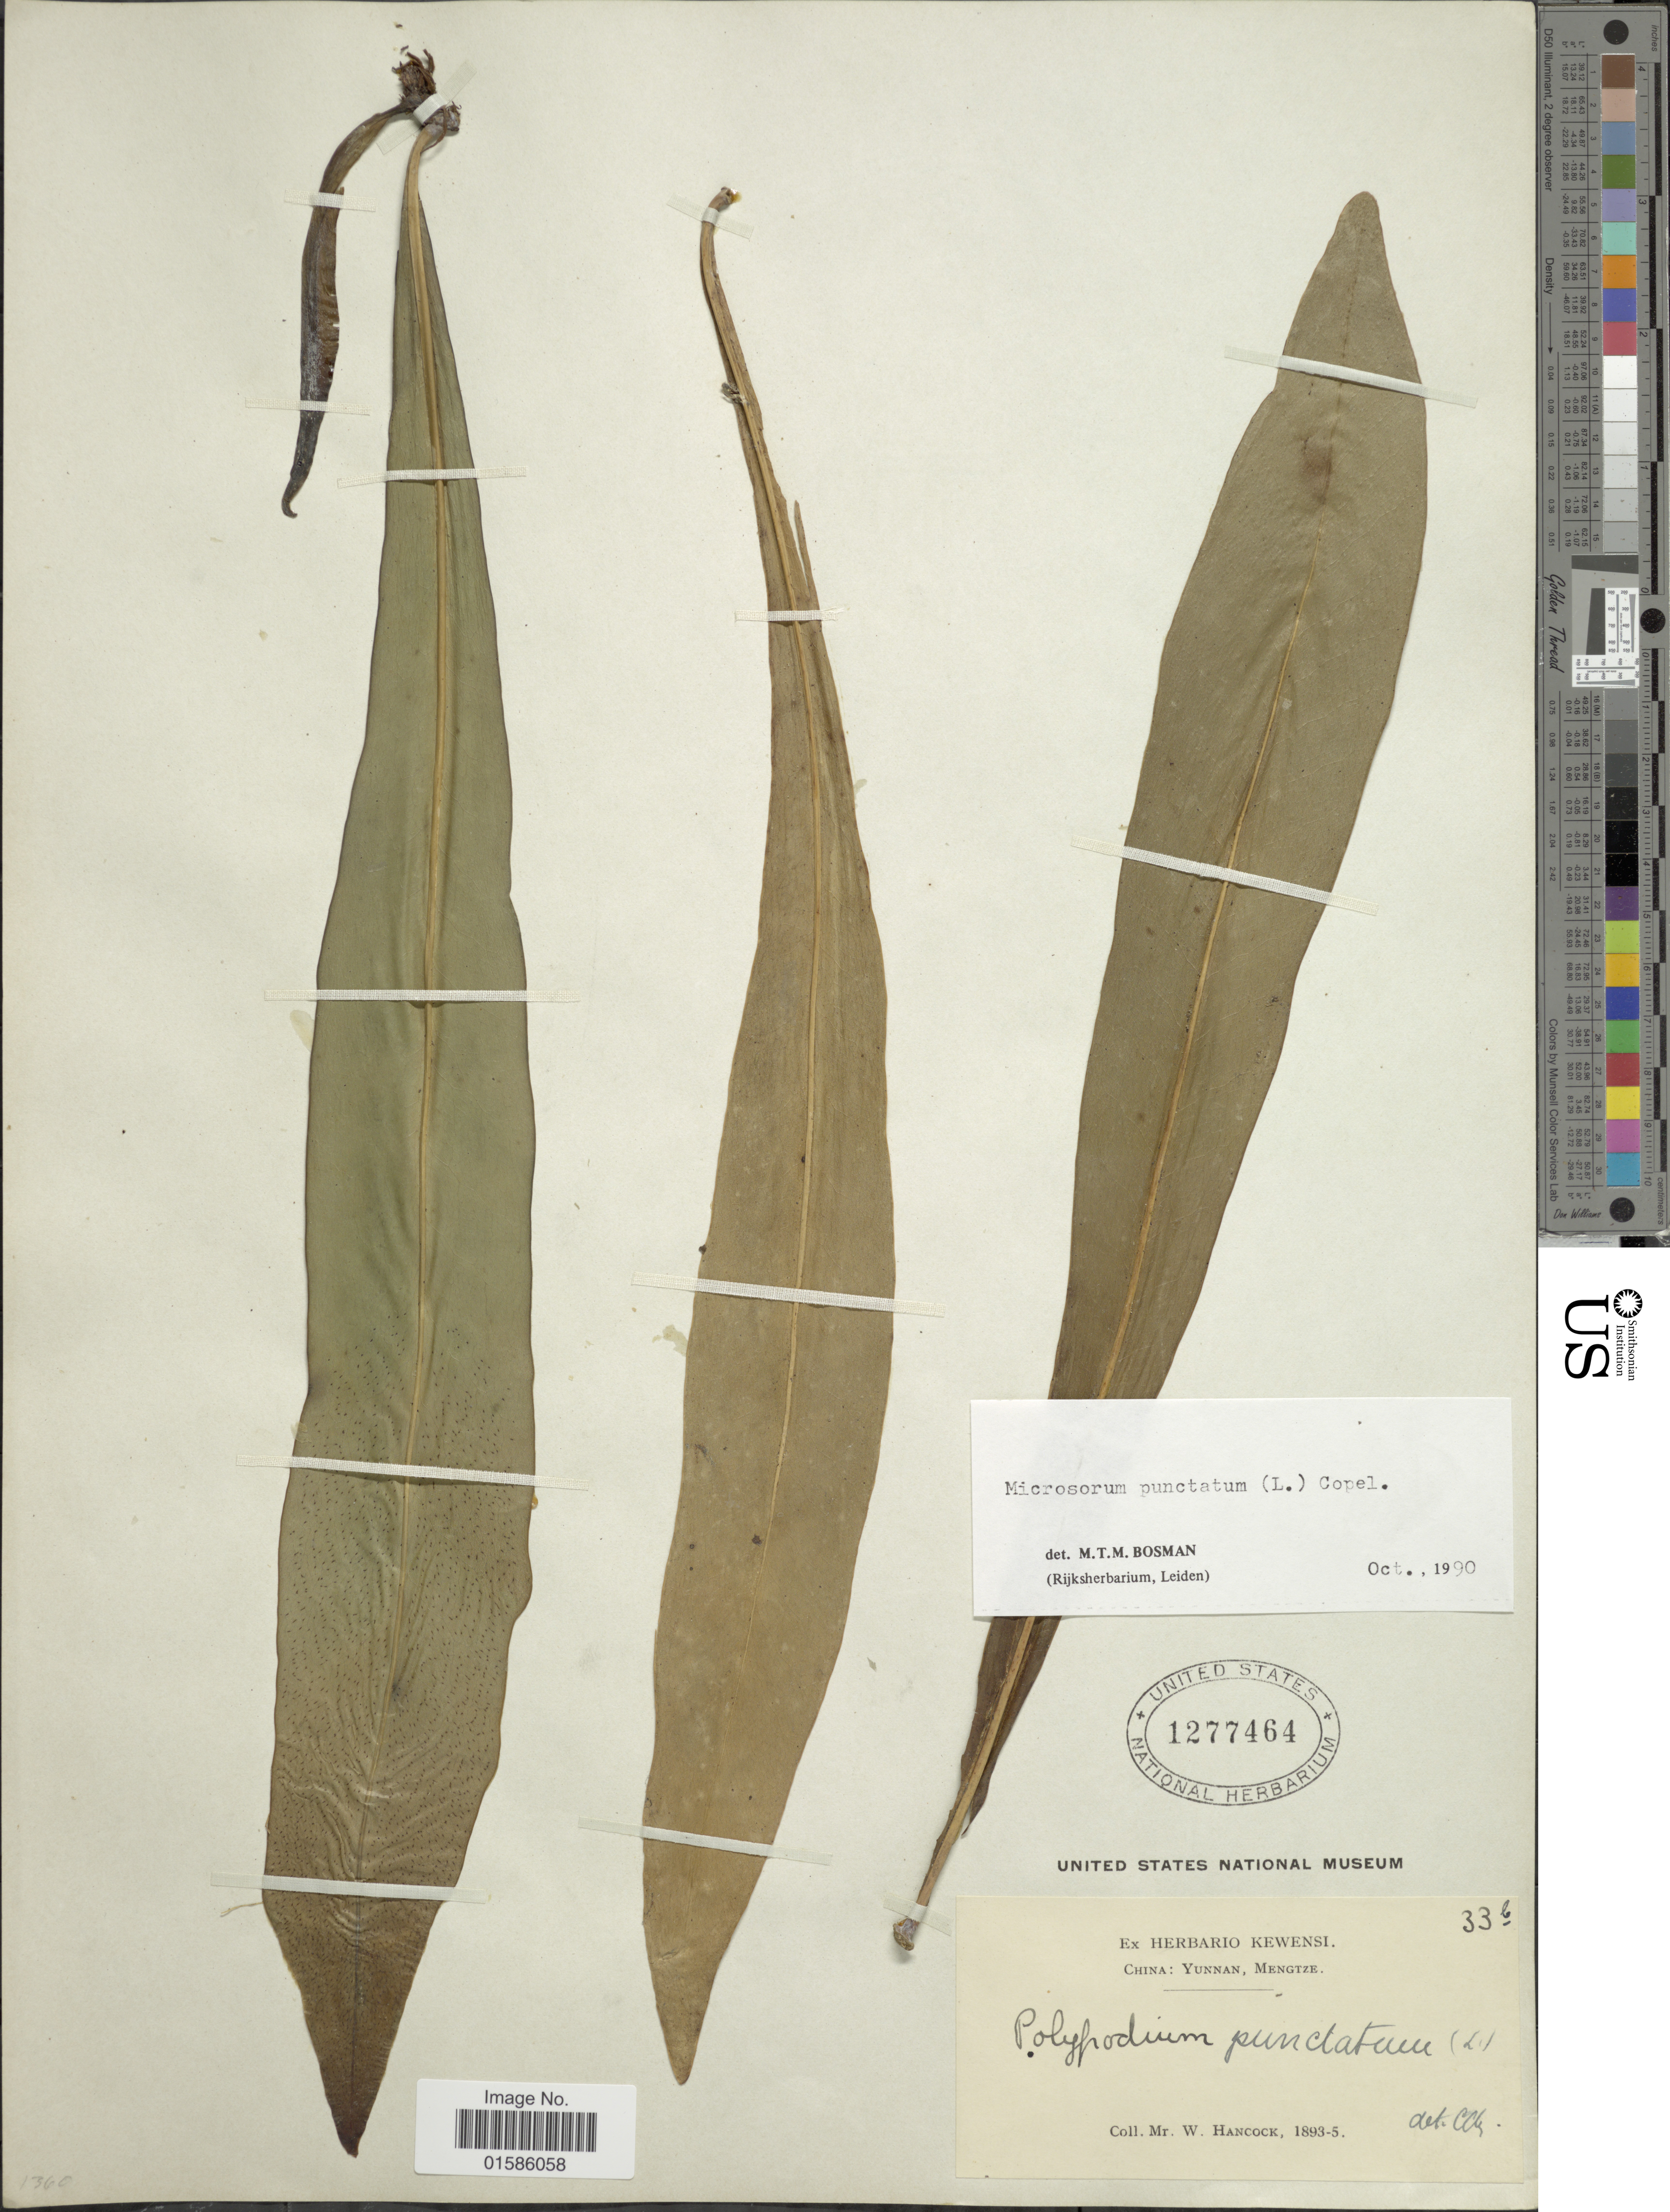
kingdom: Plantae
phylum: Tracheophyta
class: Polypodiopsida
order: Polypodiales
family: Polypodiaceae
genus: Microsorum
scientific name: Microsorum punctatum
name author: (L.) Copel.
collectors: W. Hancock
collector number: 33b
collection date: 1893/1895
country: China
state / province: Yunnan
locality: Mengtze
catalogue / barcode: US 1277464